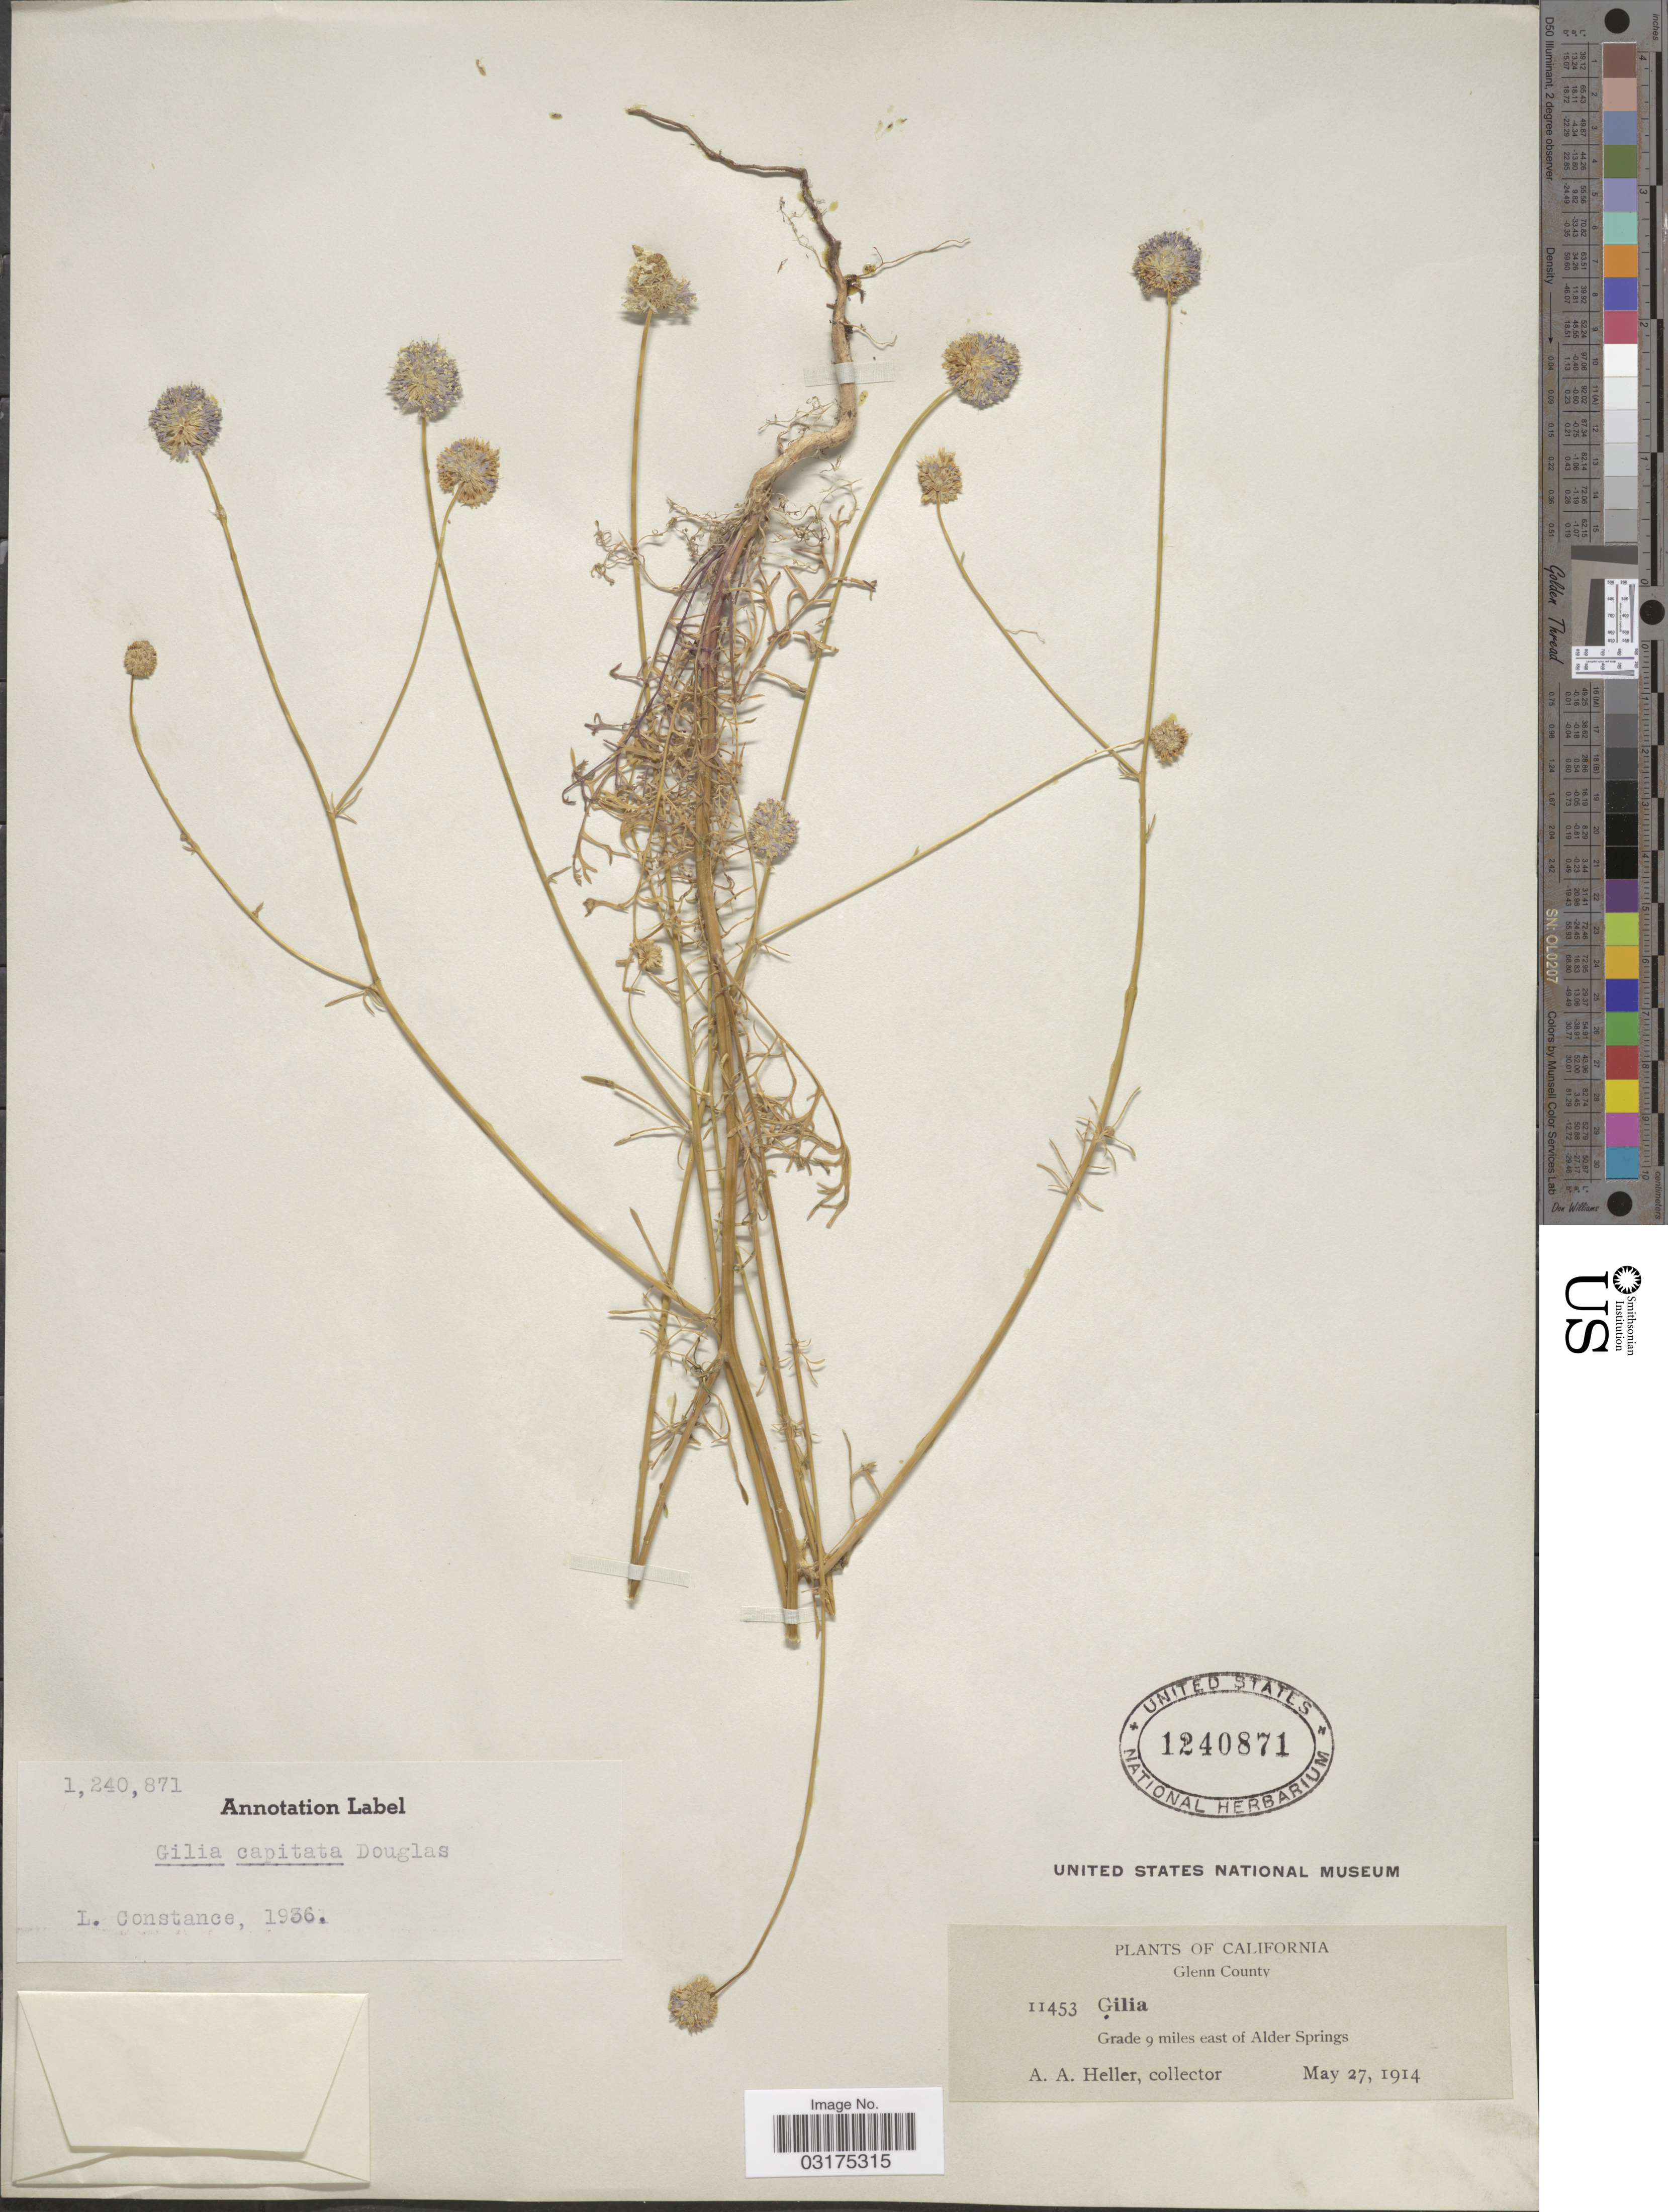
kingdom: Plantae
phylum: Tracheophyta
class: Magnoliopsida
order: Ericales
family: Polemoniaceae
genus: Gilia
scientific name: Gilia capitata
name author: Sims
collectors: A. A. Heller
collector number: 11453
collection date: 1914-05-27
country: United States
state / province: California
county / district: Glenn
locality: Glenn County, Grade 9 miles east of Alder Springs.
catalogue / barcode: US 1240871